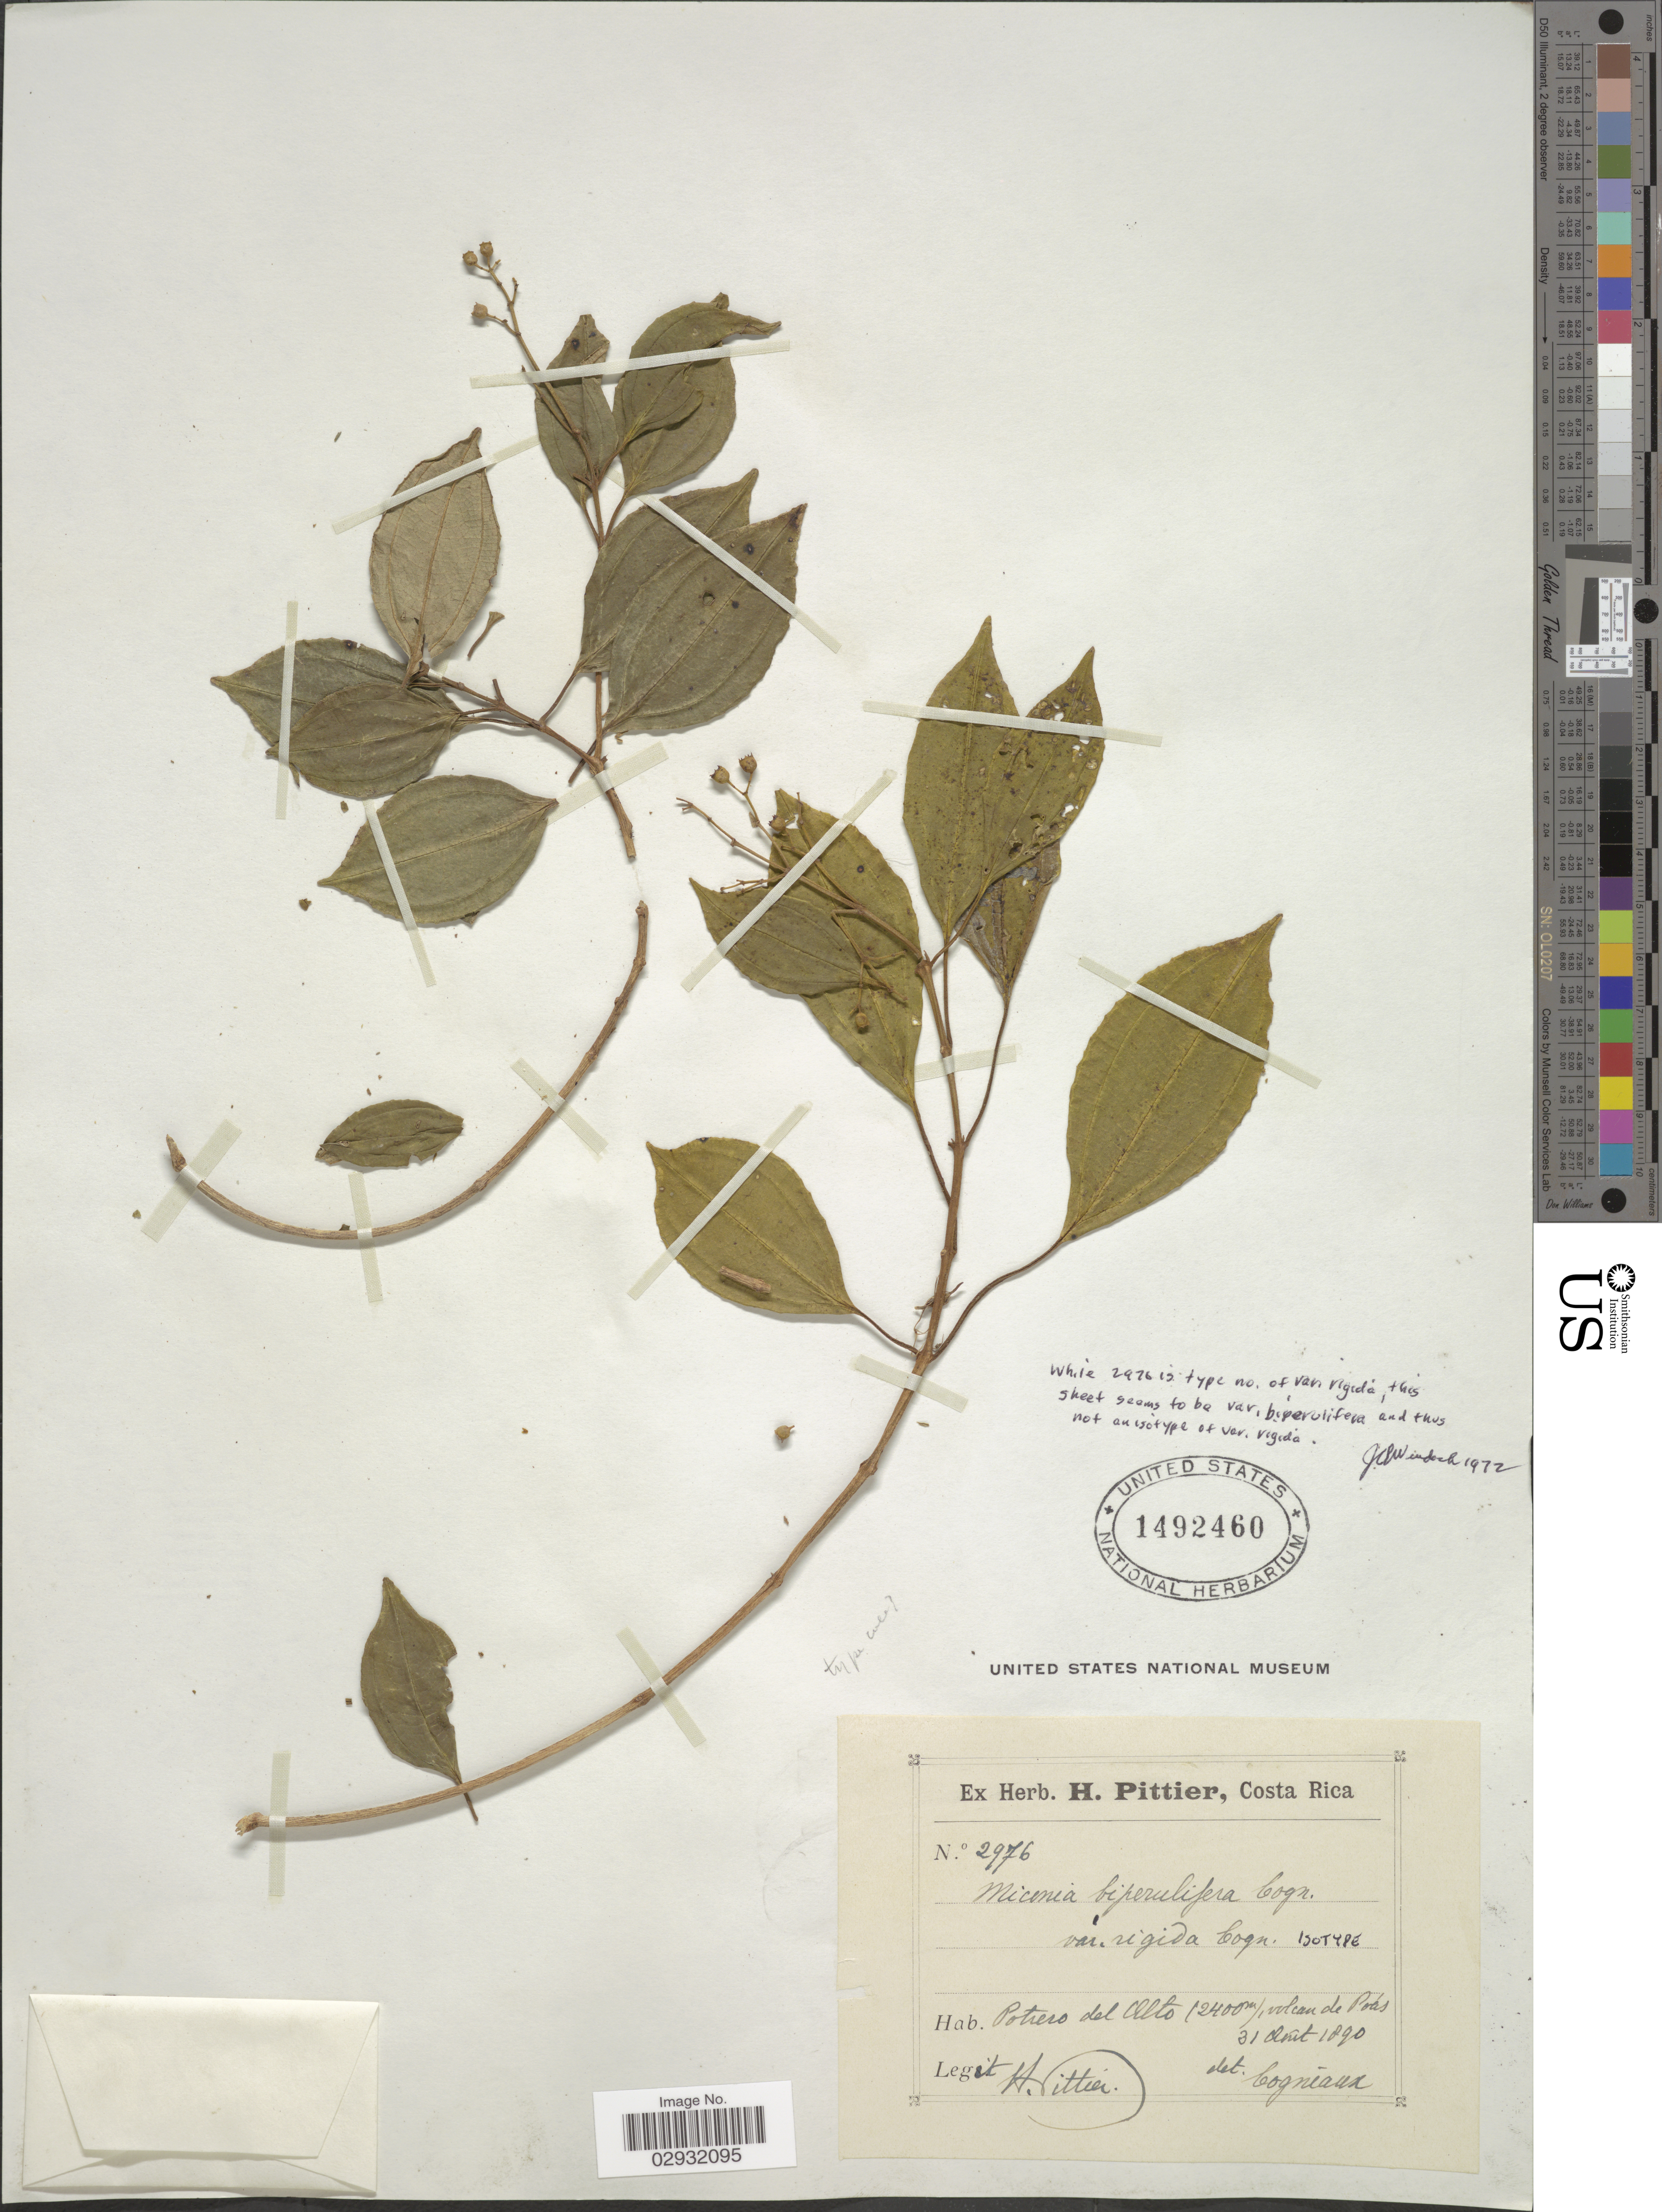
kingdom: Plantae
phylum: Tracheophyta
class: Magnoliopsida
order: Myrtales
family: Melastomataceae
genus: Miconia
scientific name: Miconia biperulifera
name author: Cogn. in A. DC.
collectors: H. F. Pittier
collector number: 2976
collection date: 1890-08-31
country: Costa Rica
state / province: Alajuela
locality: Potrero del Alto, volcan de Poás.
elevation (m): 2400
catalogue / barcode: US 1492460